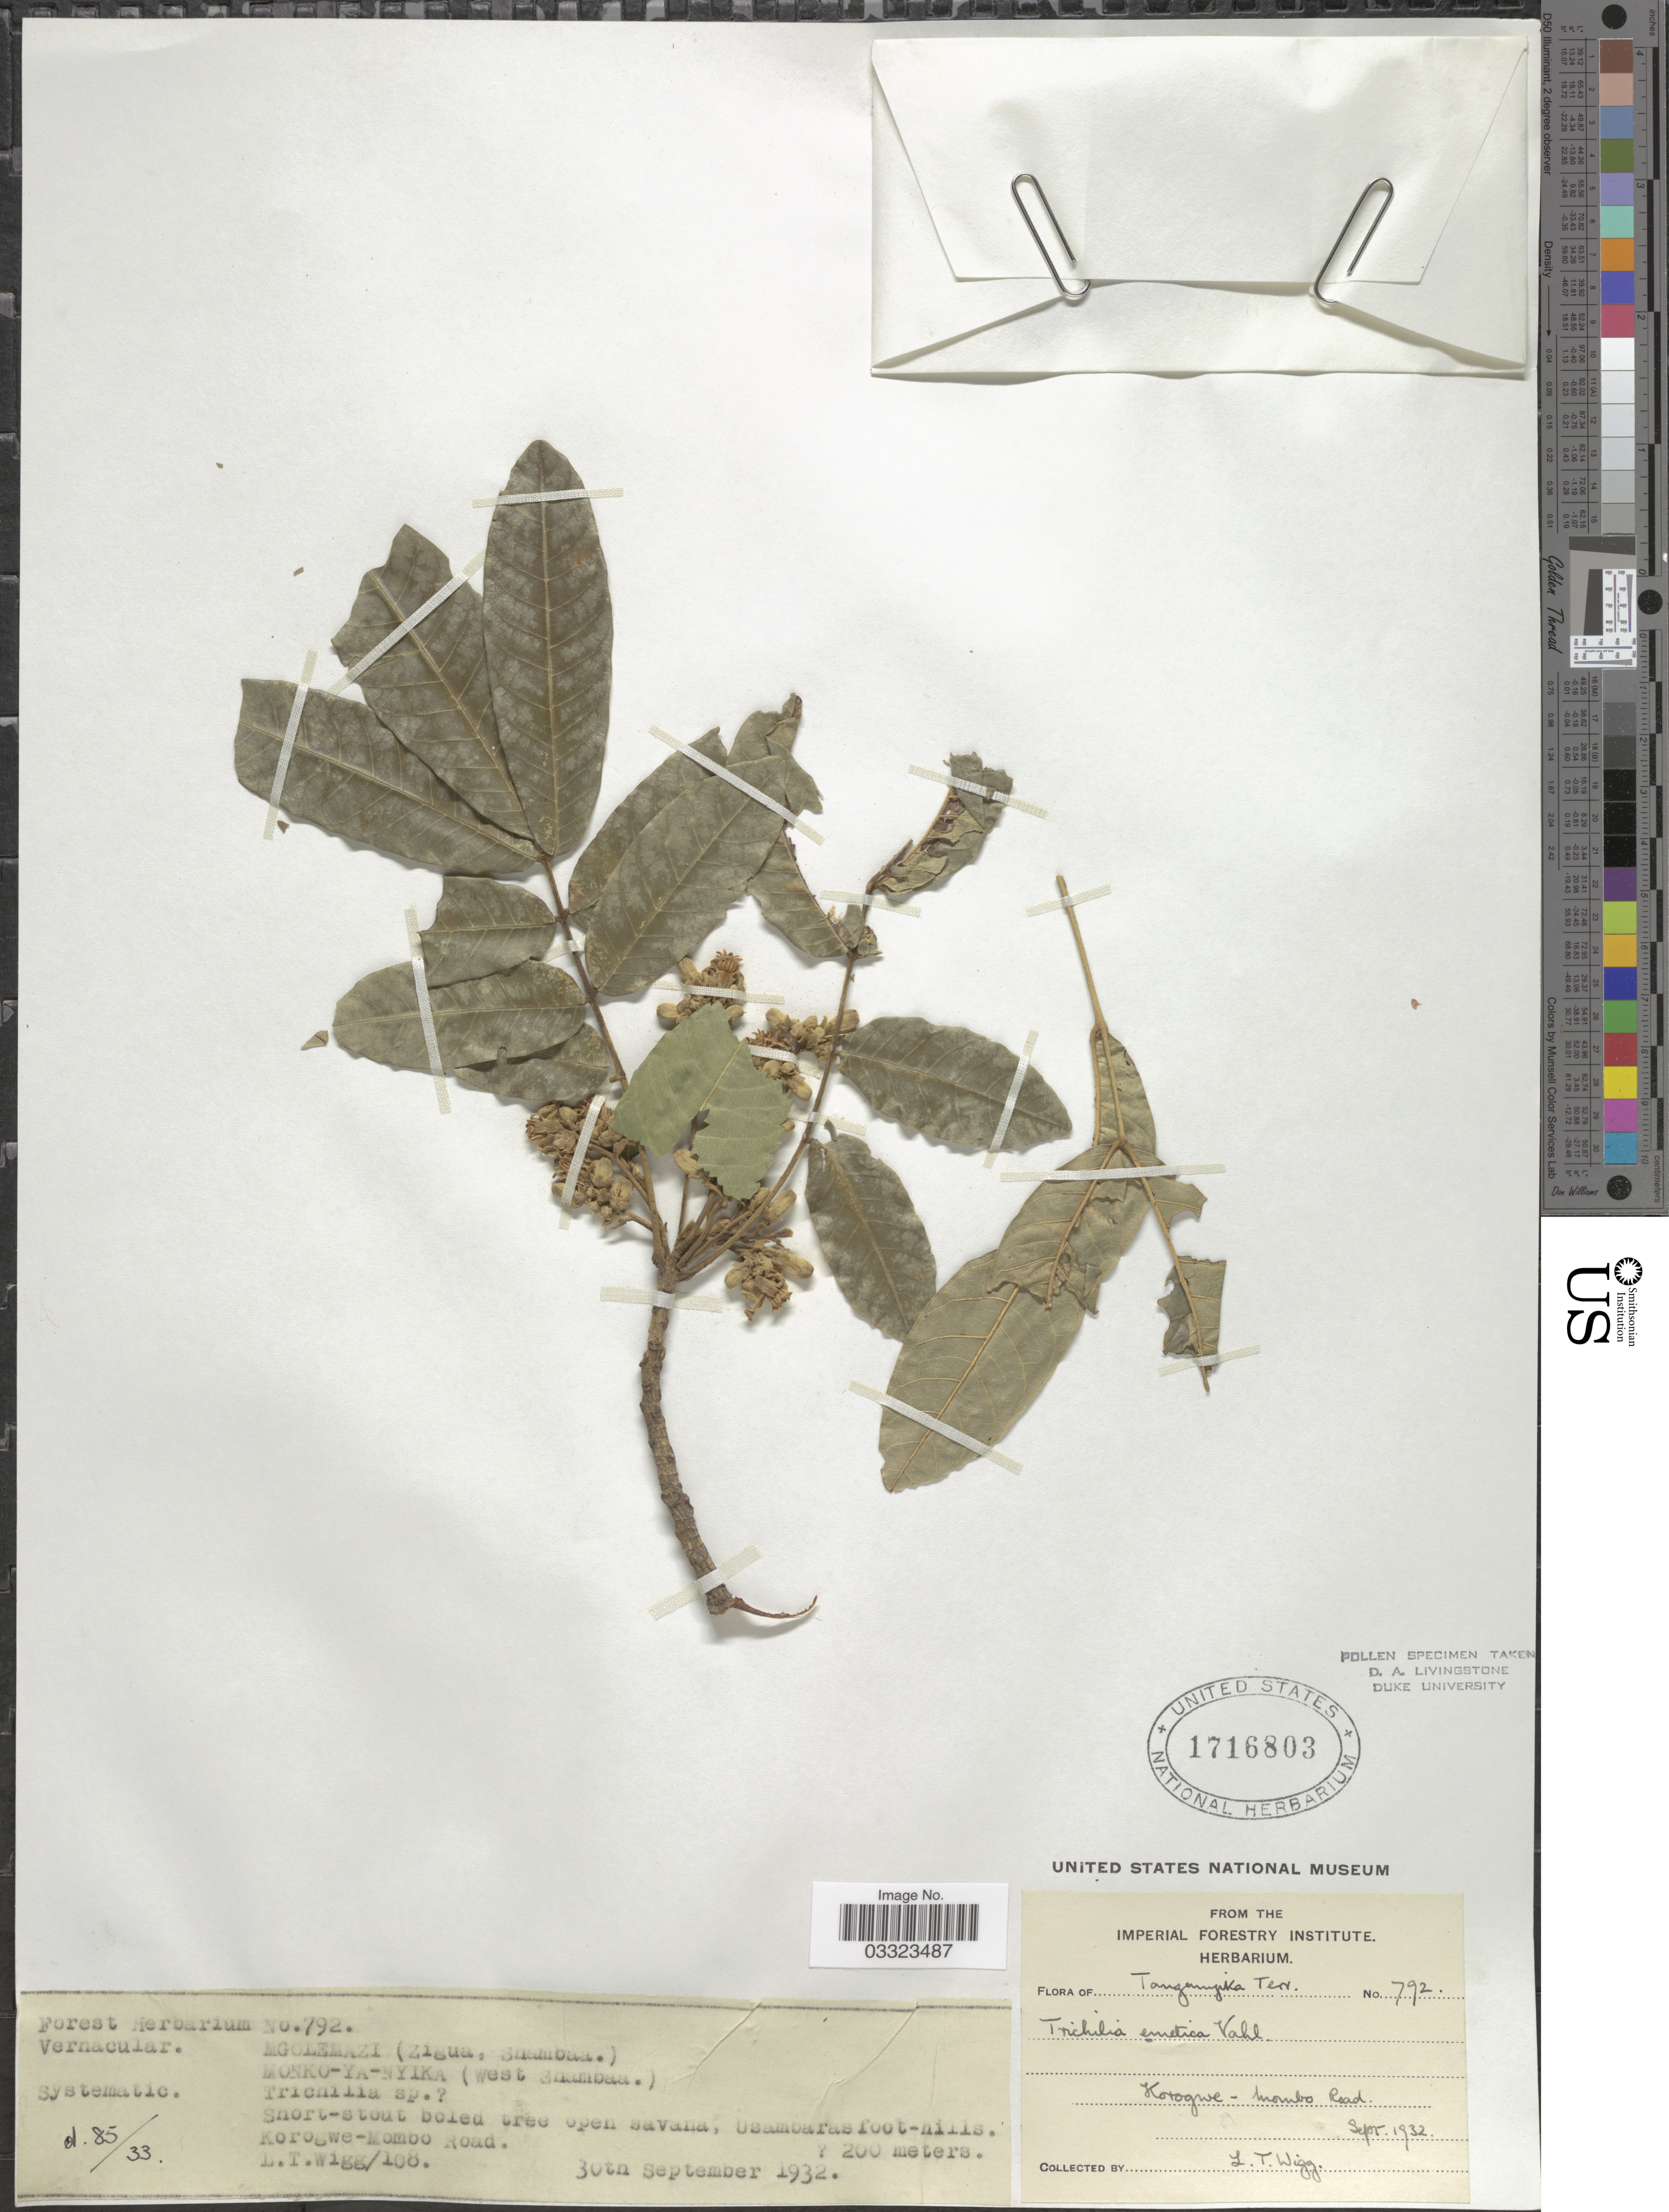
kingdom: Plantae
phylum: Tracheophyta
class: Magnoliopsida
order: Sapindales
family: Meliaceae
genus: Trichilia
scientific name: Trichilia emetica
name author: Vahl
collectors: L. Wigg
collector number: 792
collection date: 1932-09-30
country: Tanzania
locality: Tanganyika Terr., Usambaras foot-hills, Korogwe-Mombo Road.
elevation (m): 200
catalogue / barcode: US 1716803